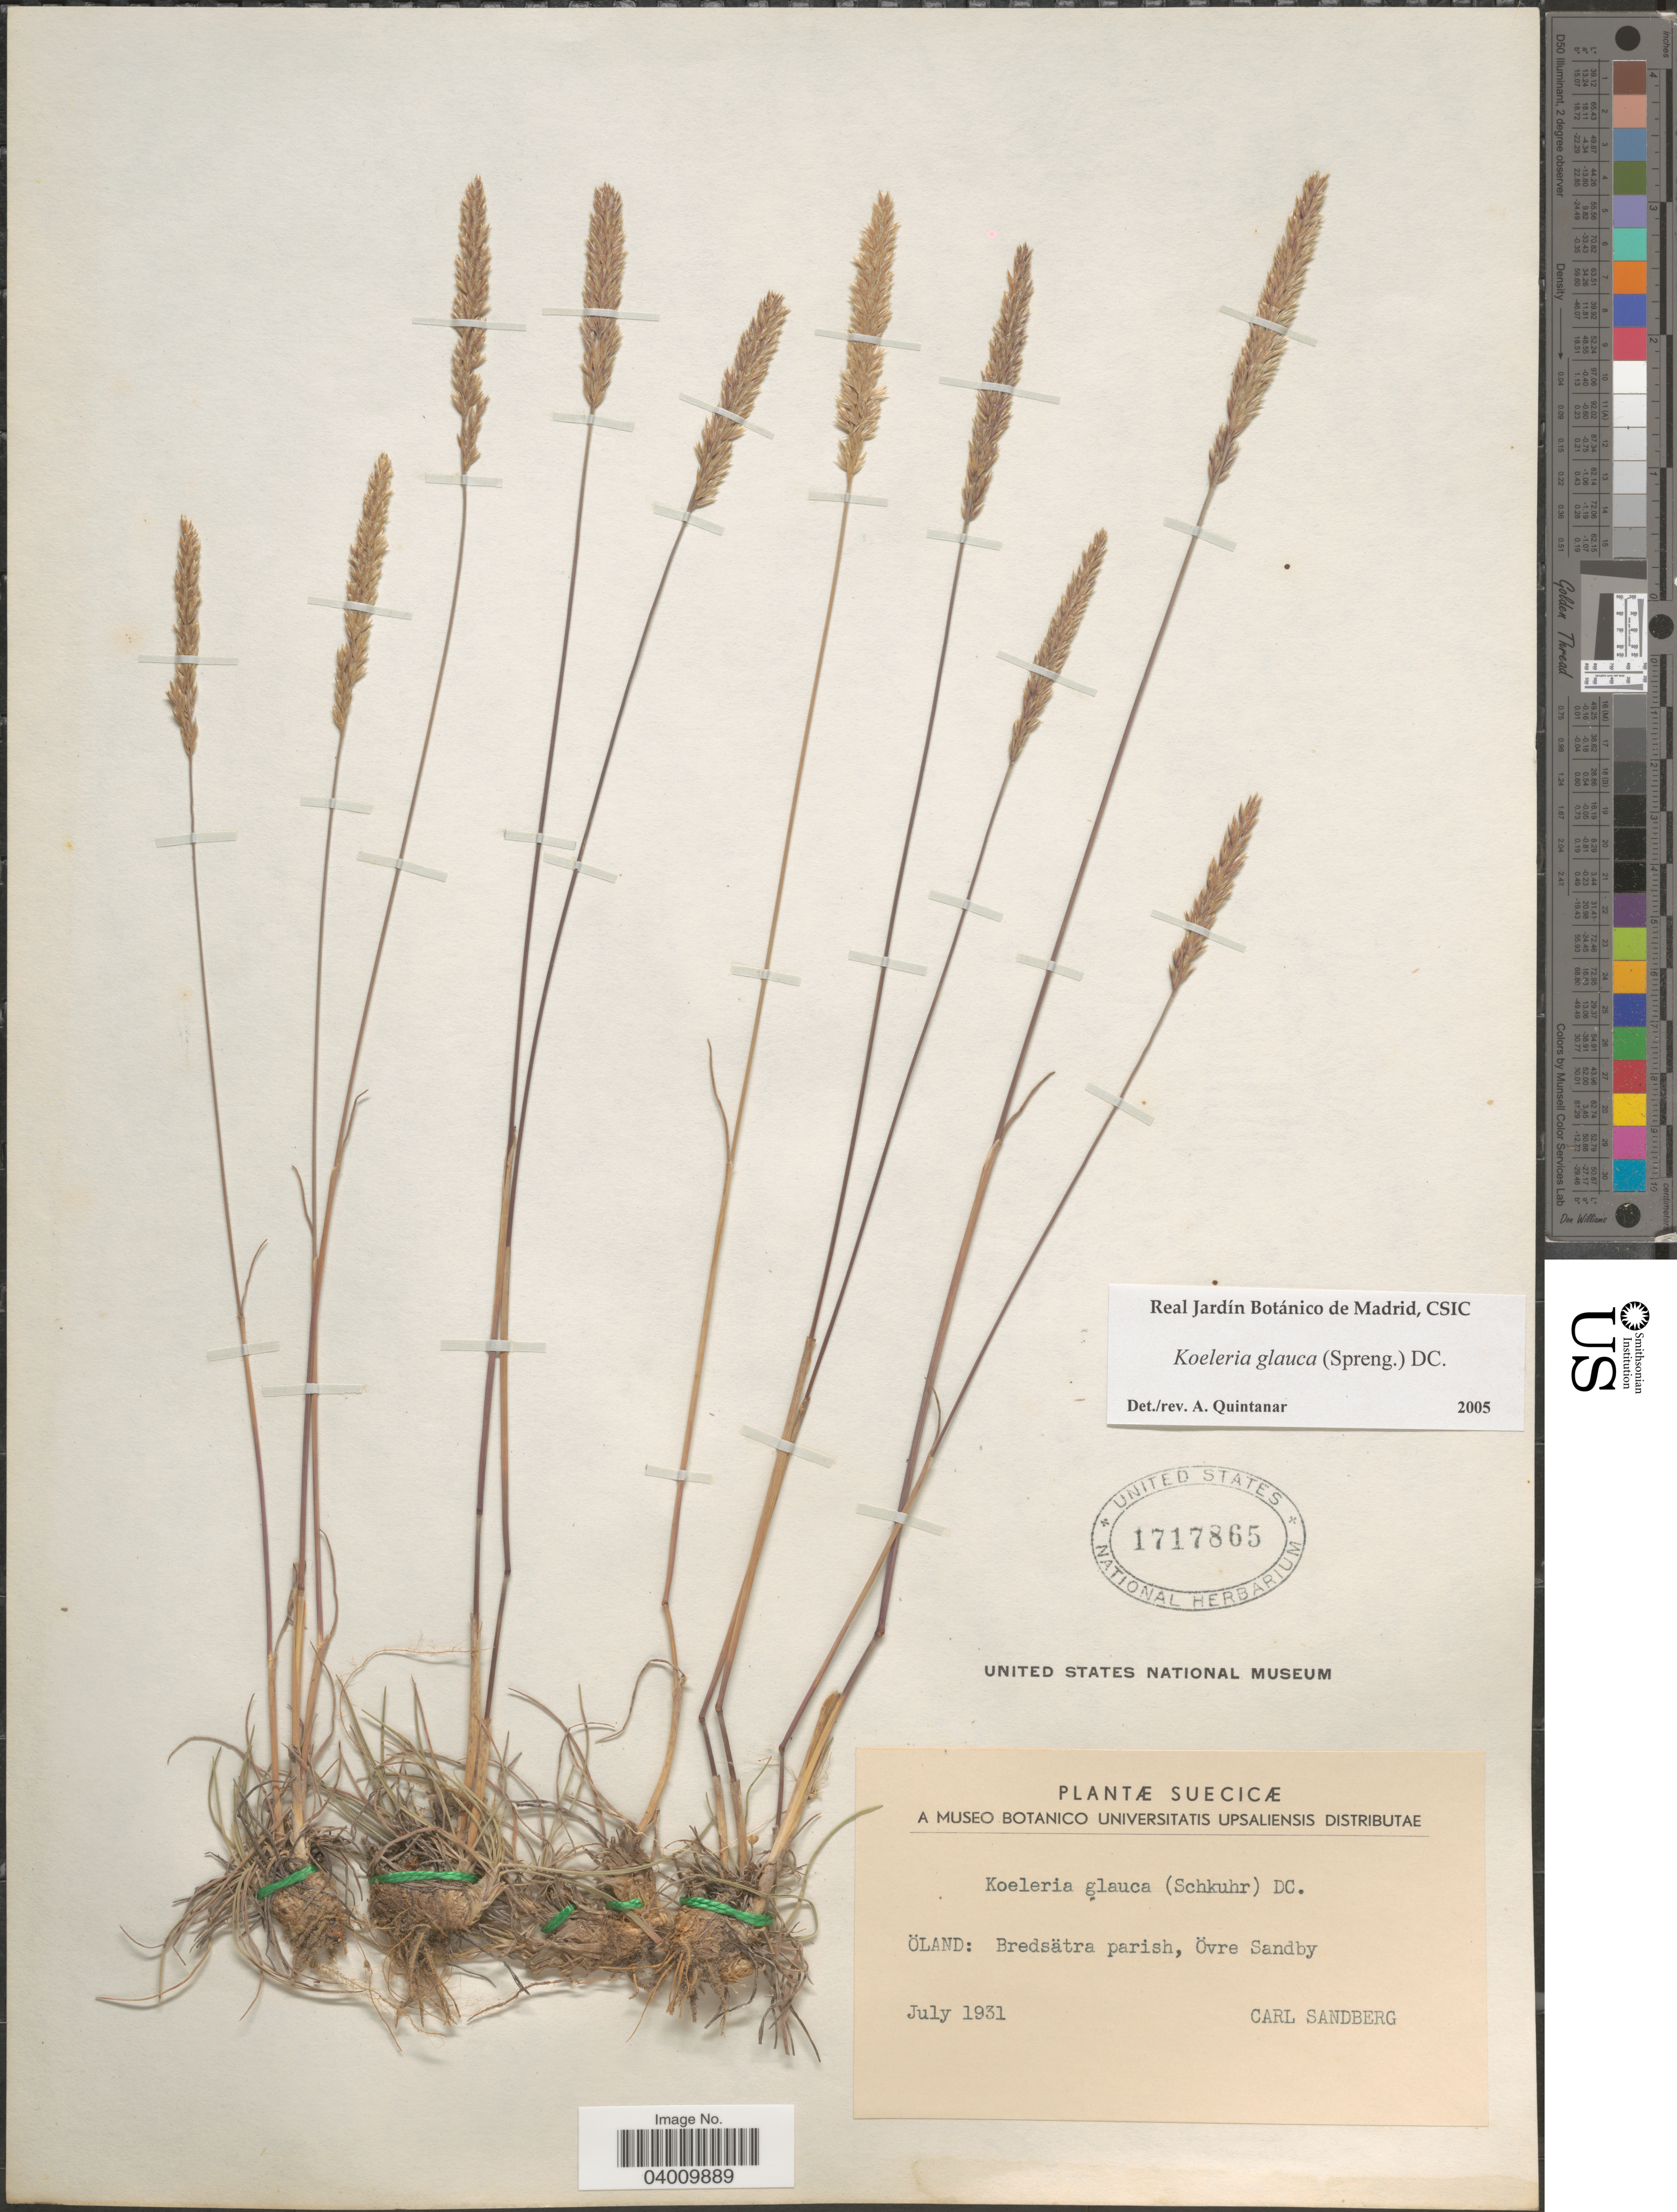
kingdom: Plantae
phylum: Tracheophyta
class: Liliopsida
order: Poales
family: Poaceae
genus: Koeleria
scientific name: Koeleria glauca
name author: (Spreng.) DC.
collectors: C. Sandberg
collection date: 1931-07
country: Sweden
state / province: Kalmar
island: Oland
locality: Suecicæ. Öland: Bredsätra parish, Övre Sandby.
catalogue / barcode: US 1717865